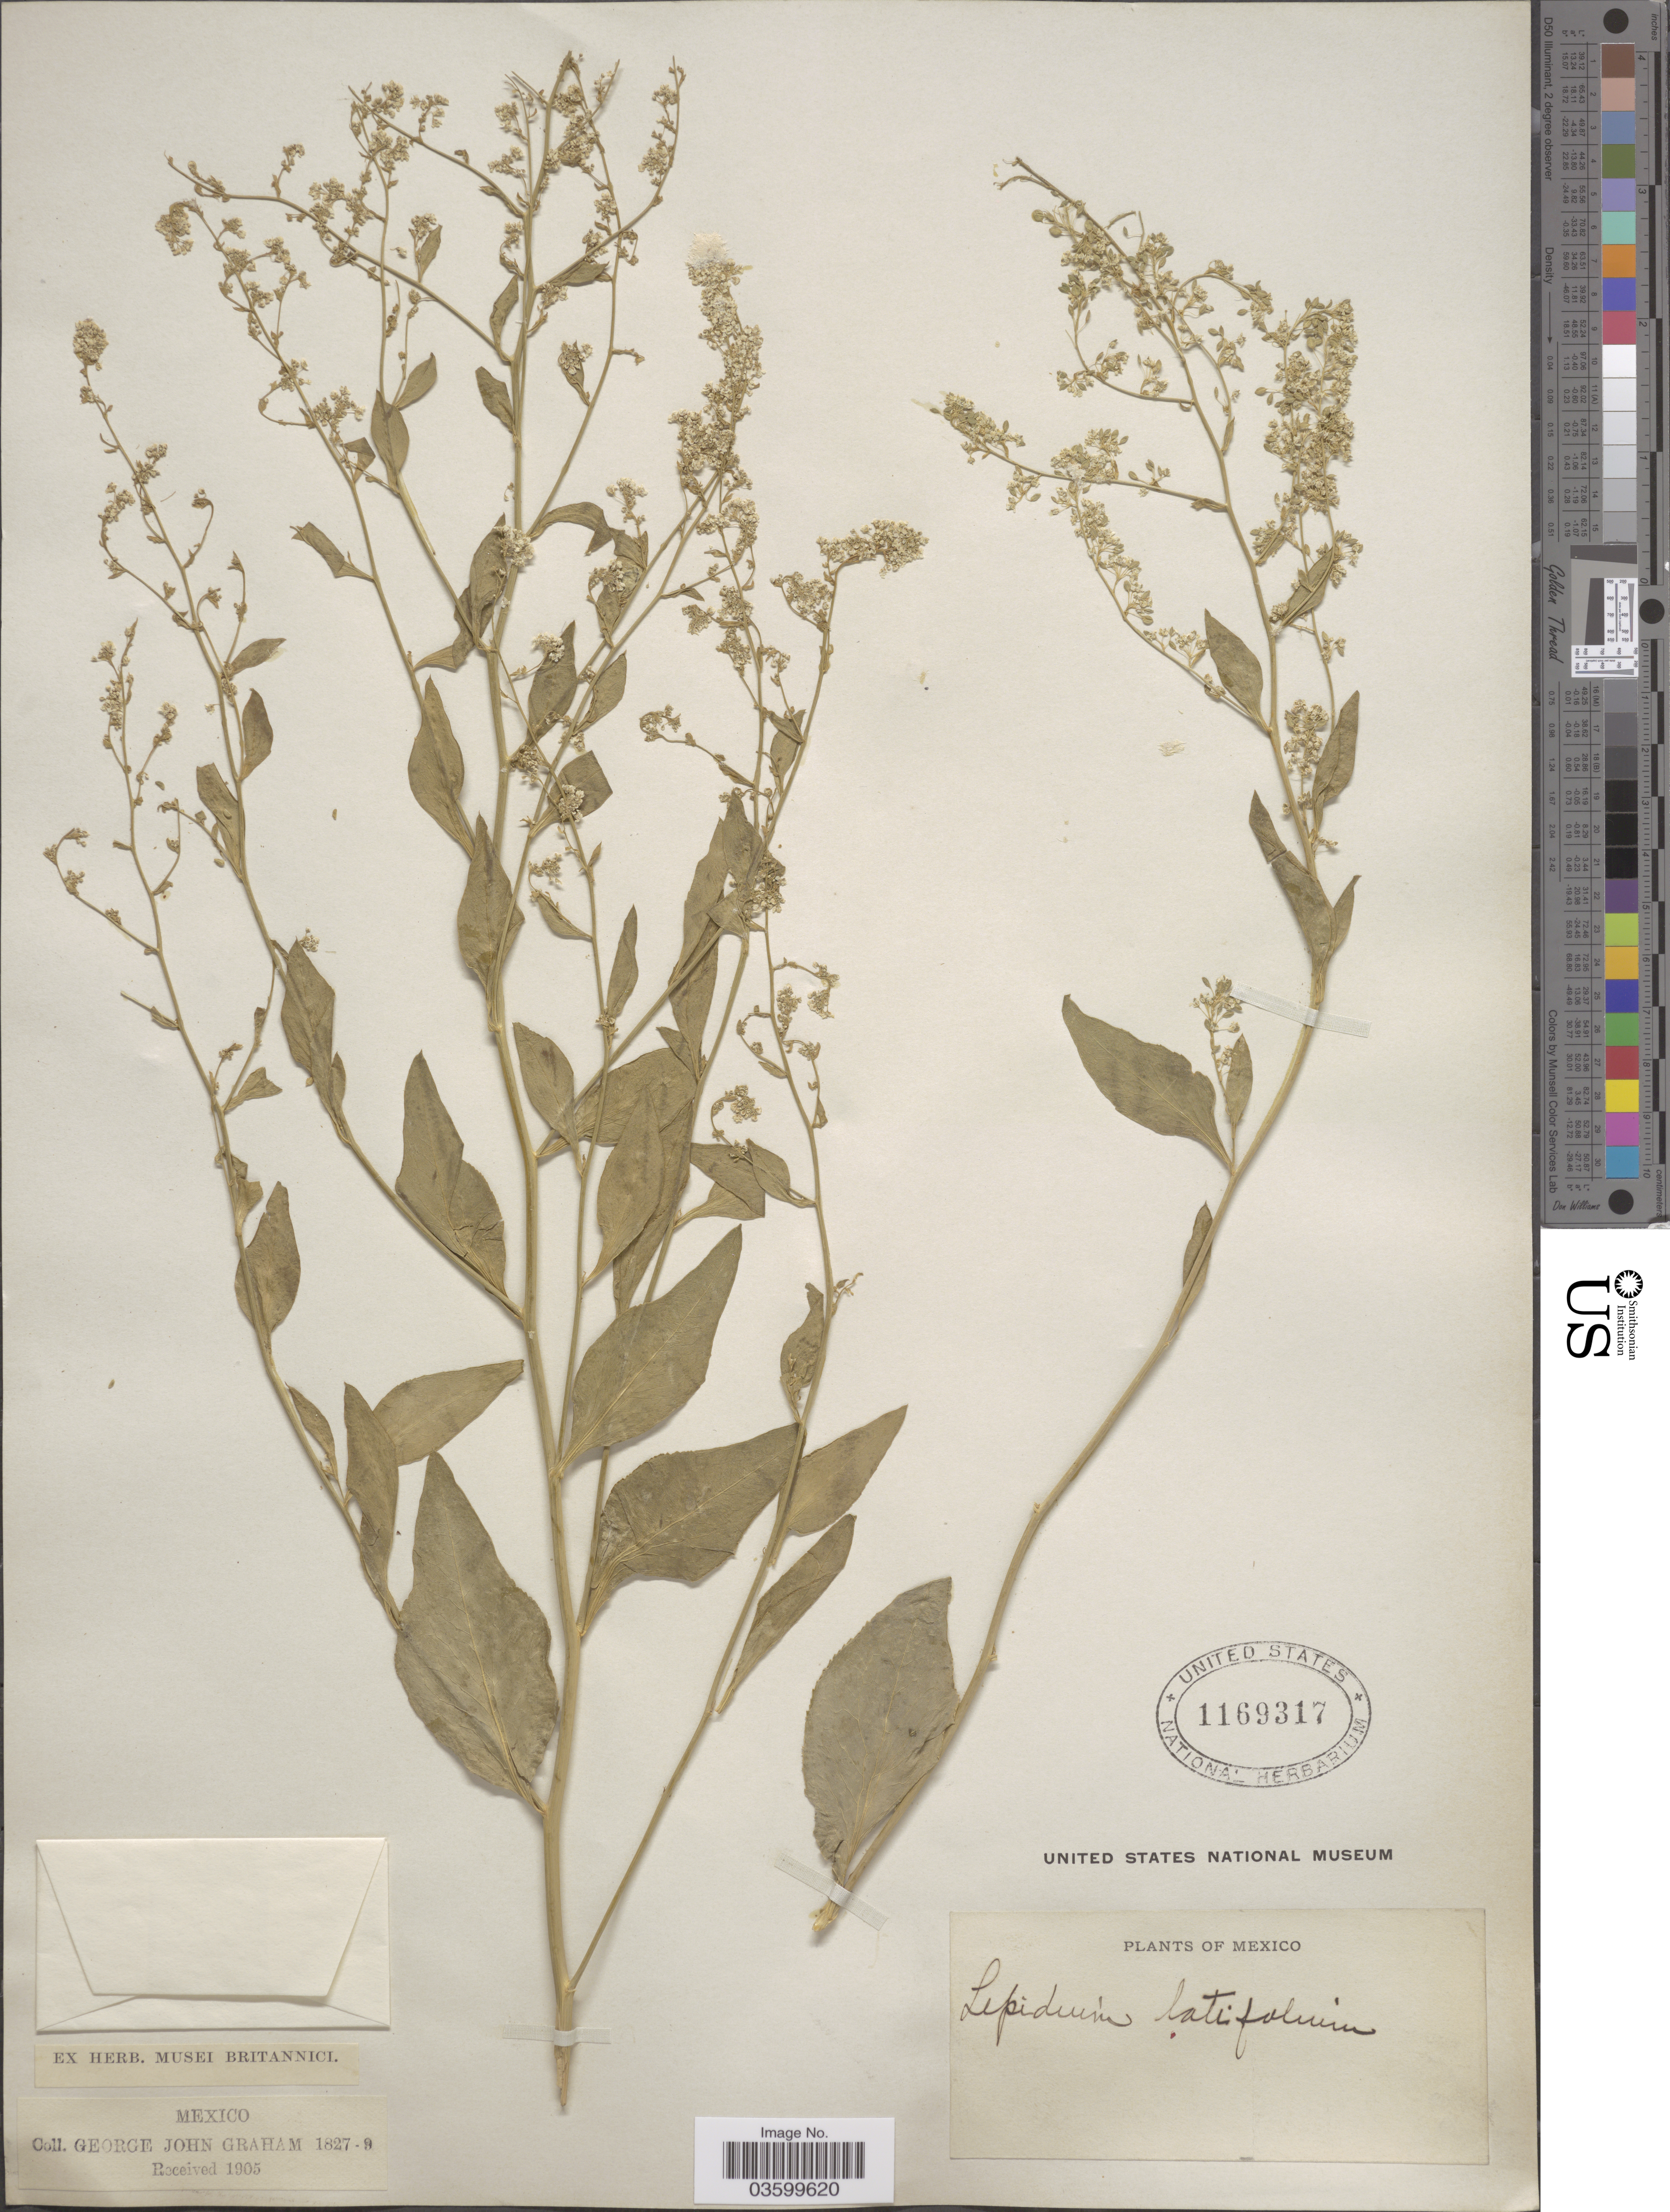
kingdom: Plantae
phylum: Tracheophyta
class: Magnoliopsida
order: Brassicales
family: Brassicaceae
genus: Lepidium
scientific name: Lepidium latifolium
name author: L.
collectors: G. Graham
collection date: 1827/1829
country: Mexico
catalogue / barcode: US 1169317